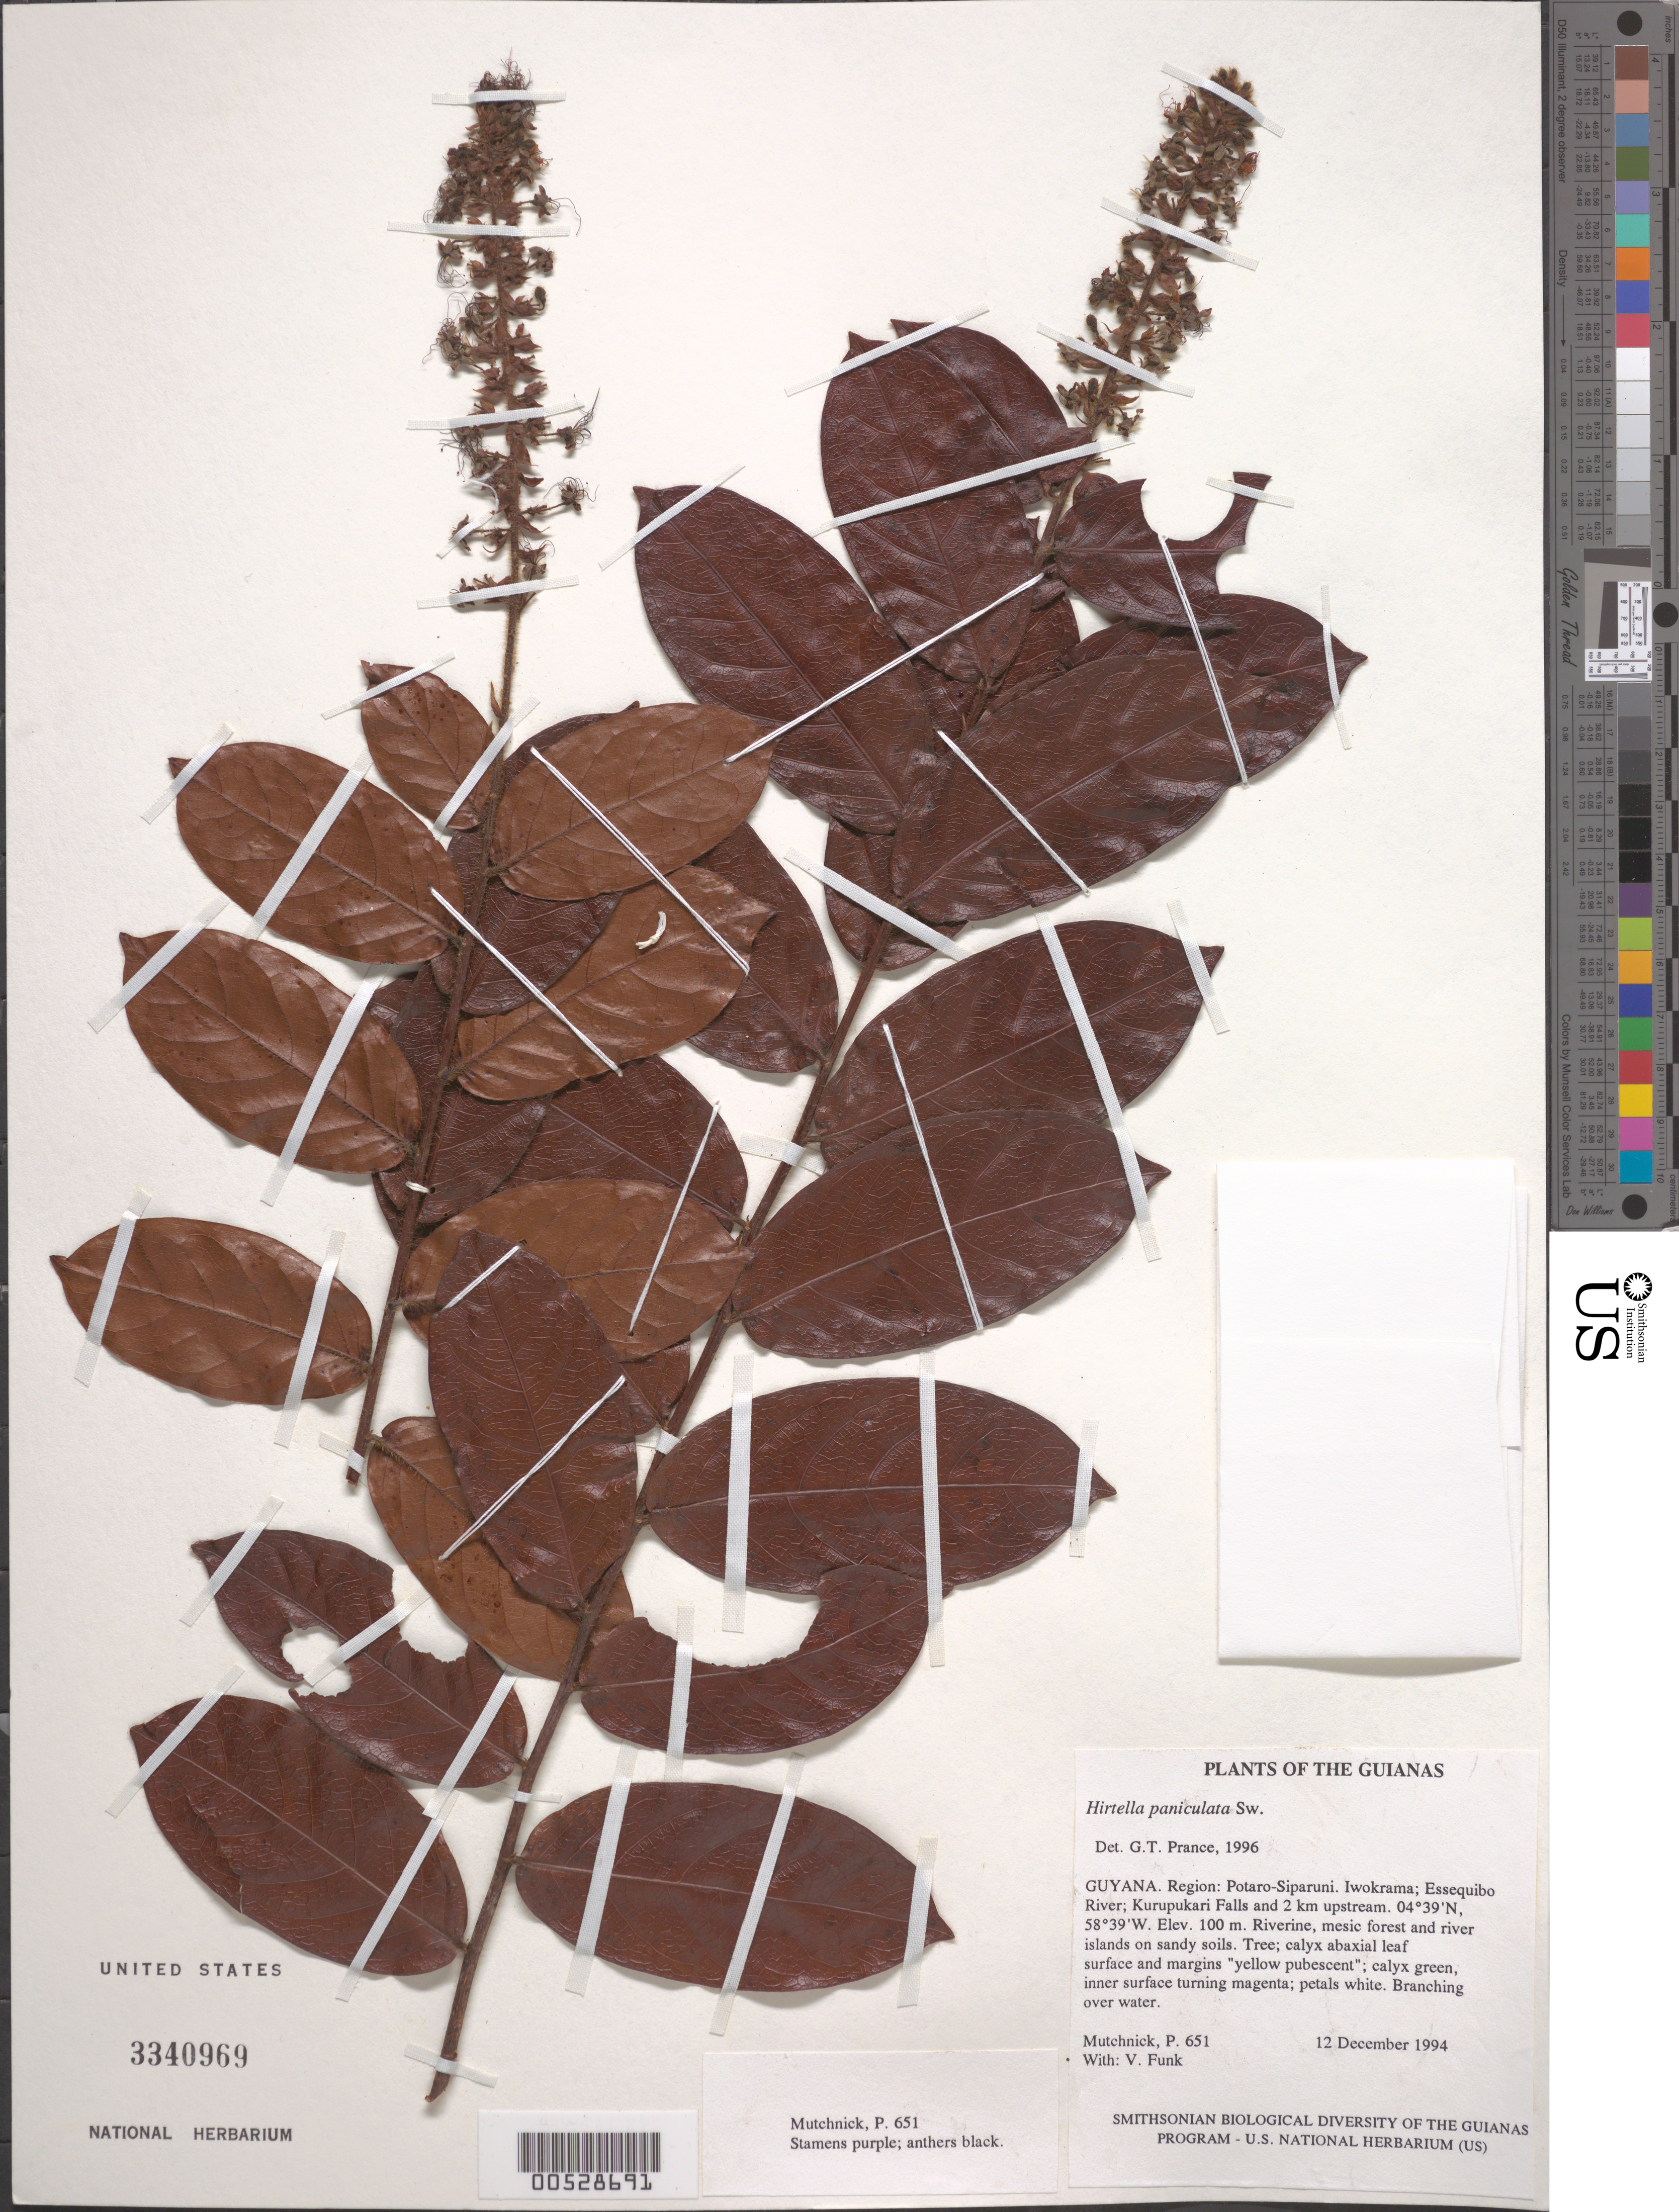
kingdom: Plantae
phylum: Tracheophyta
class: Magnoliopsida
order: Malpighiales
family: Chrysobalanaceae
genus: Hirtella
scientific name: Hirtella paniculata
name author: Sw.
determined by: Prance, G. T.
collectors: P. Mutchnick & V. Funk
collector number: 651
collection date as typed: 12 December 1994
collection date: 1994-12-12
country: Guyana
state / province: Potaro-Siparuni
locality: Iwokrama; Essequibo River; Kurupukari Falls and 2 km upstream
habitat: Riverine, mesic forest and river islands on sandy soils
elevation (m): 100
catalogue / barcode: US 3340969